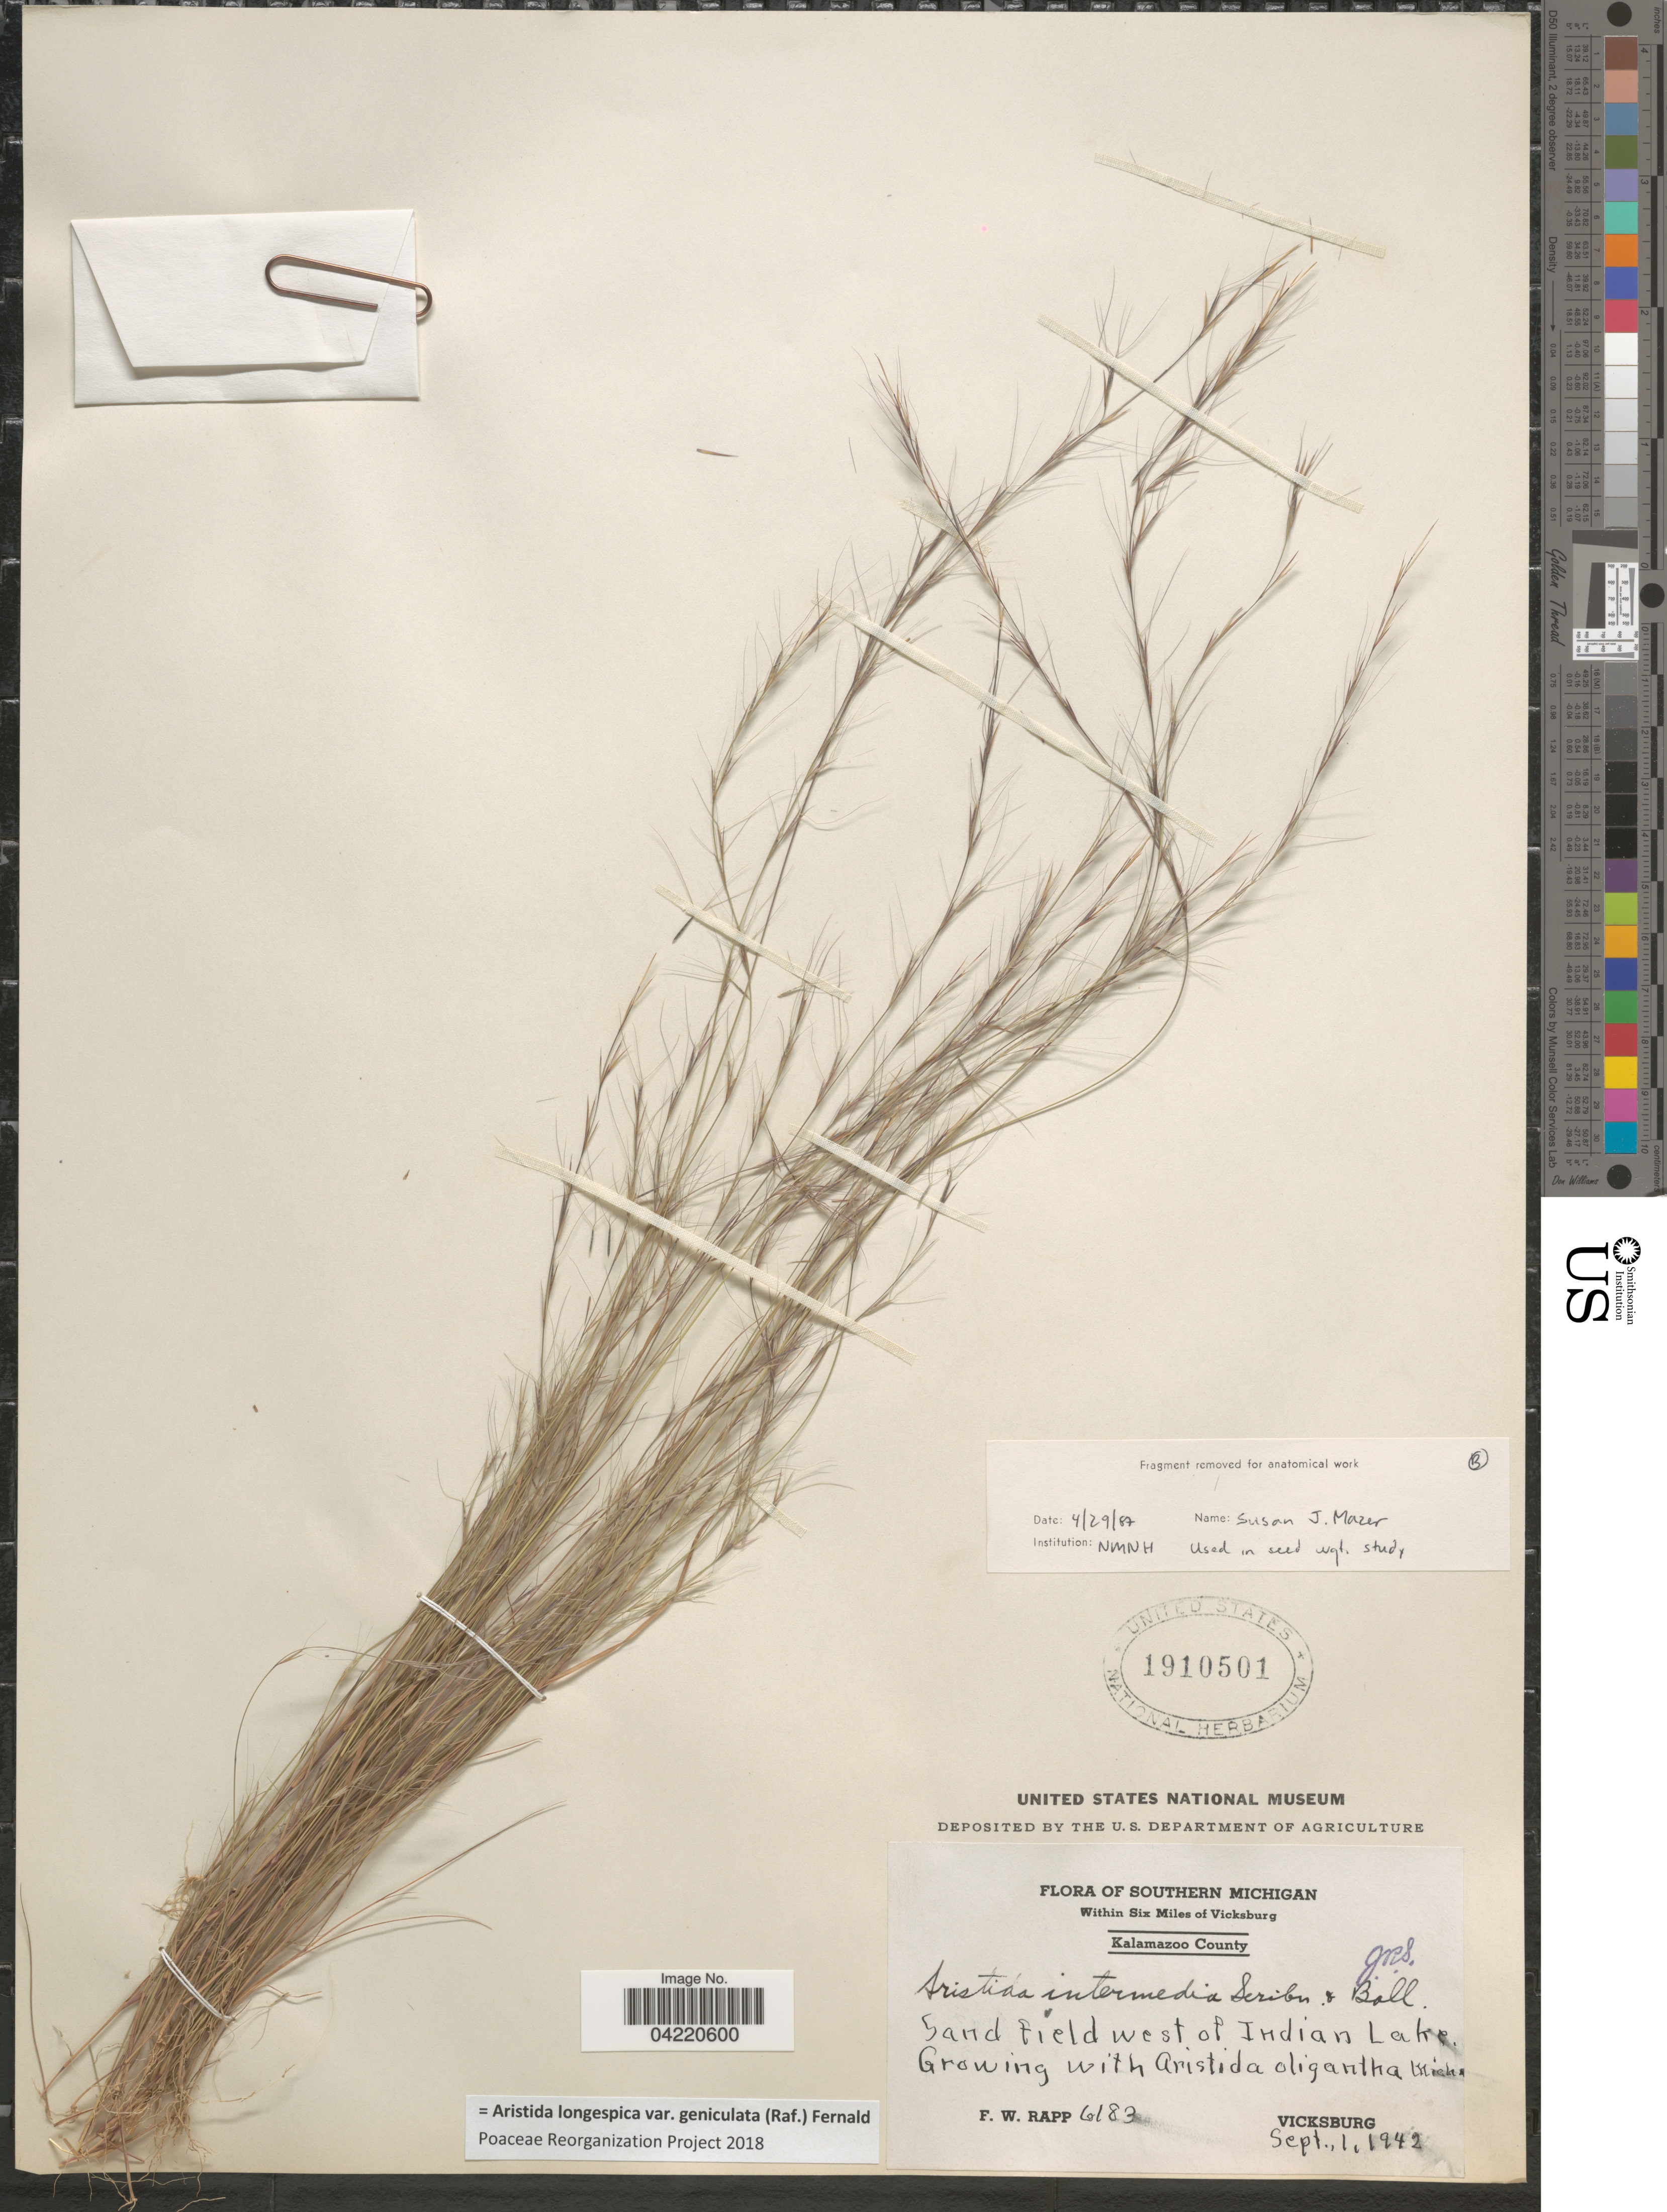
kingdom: Plantae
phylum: Tracheophyta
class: Liliopsida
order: Poales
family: Poaceae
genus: Aristida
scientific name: Aristida longespica var. geniculata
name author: (Raf.) Fernald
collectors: F. Rapp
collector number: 6183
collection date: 1942-09-01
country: United States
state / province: Michigan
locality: Southern Michigan. Within Six Miles of Vicksburg. Kalamazoo County. Sand field west of Indian Lake. Vicksburg.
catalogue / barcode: US 1910501